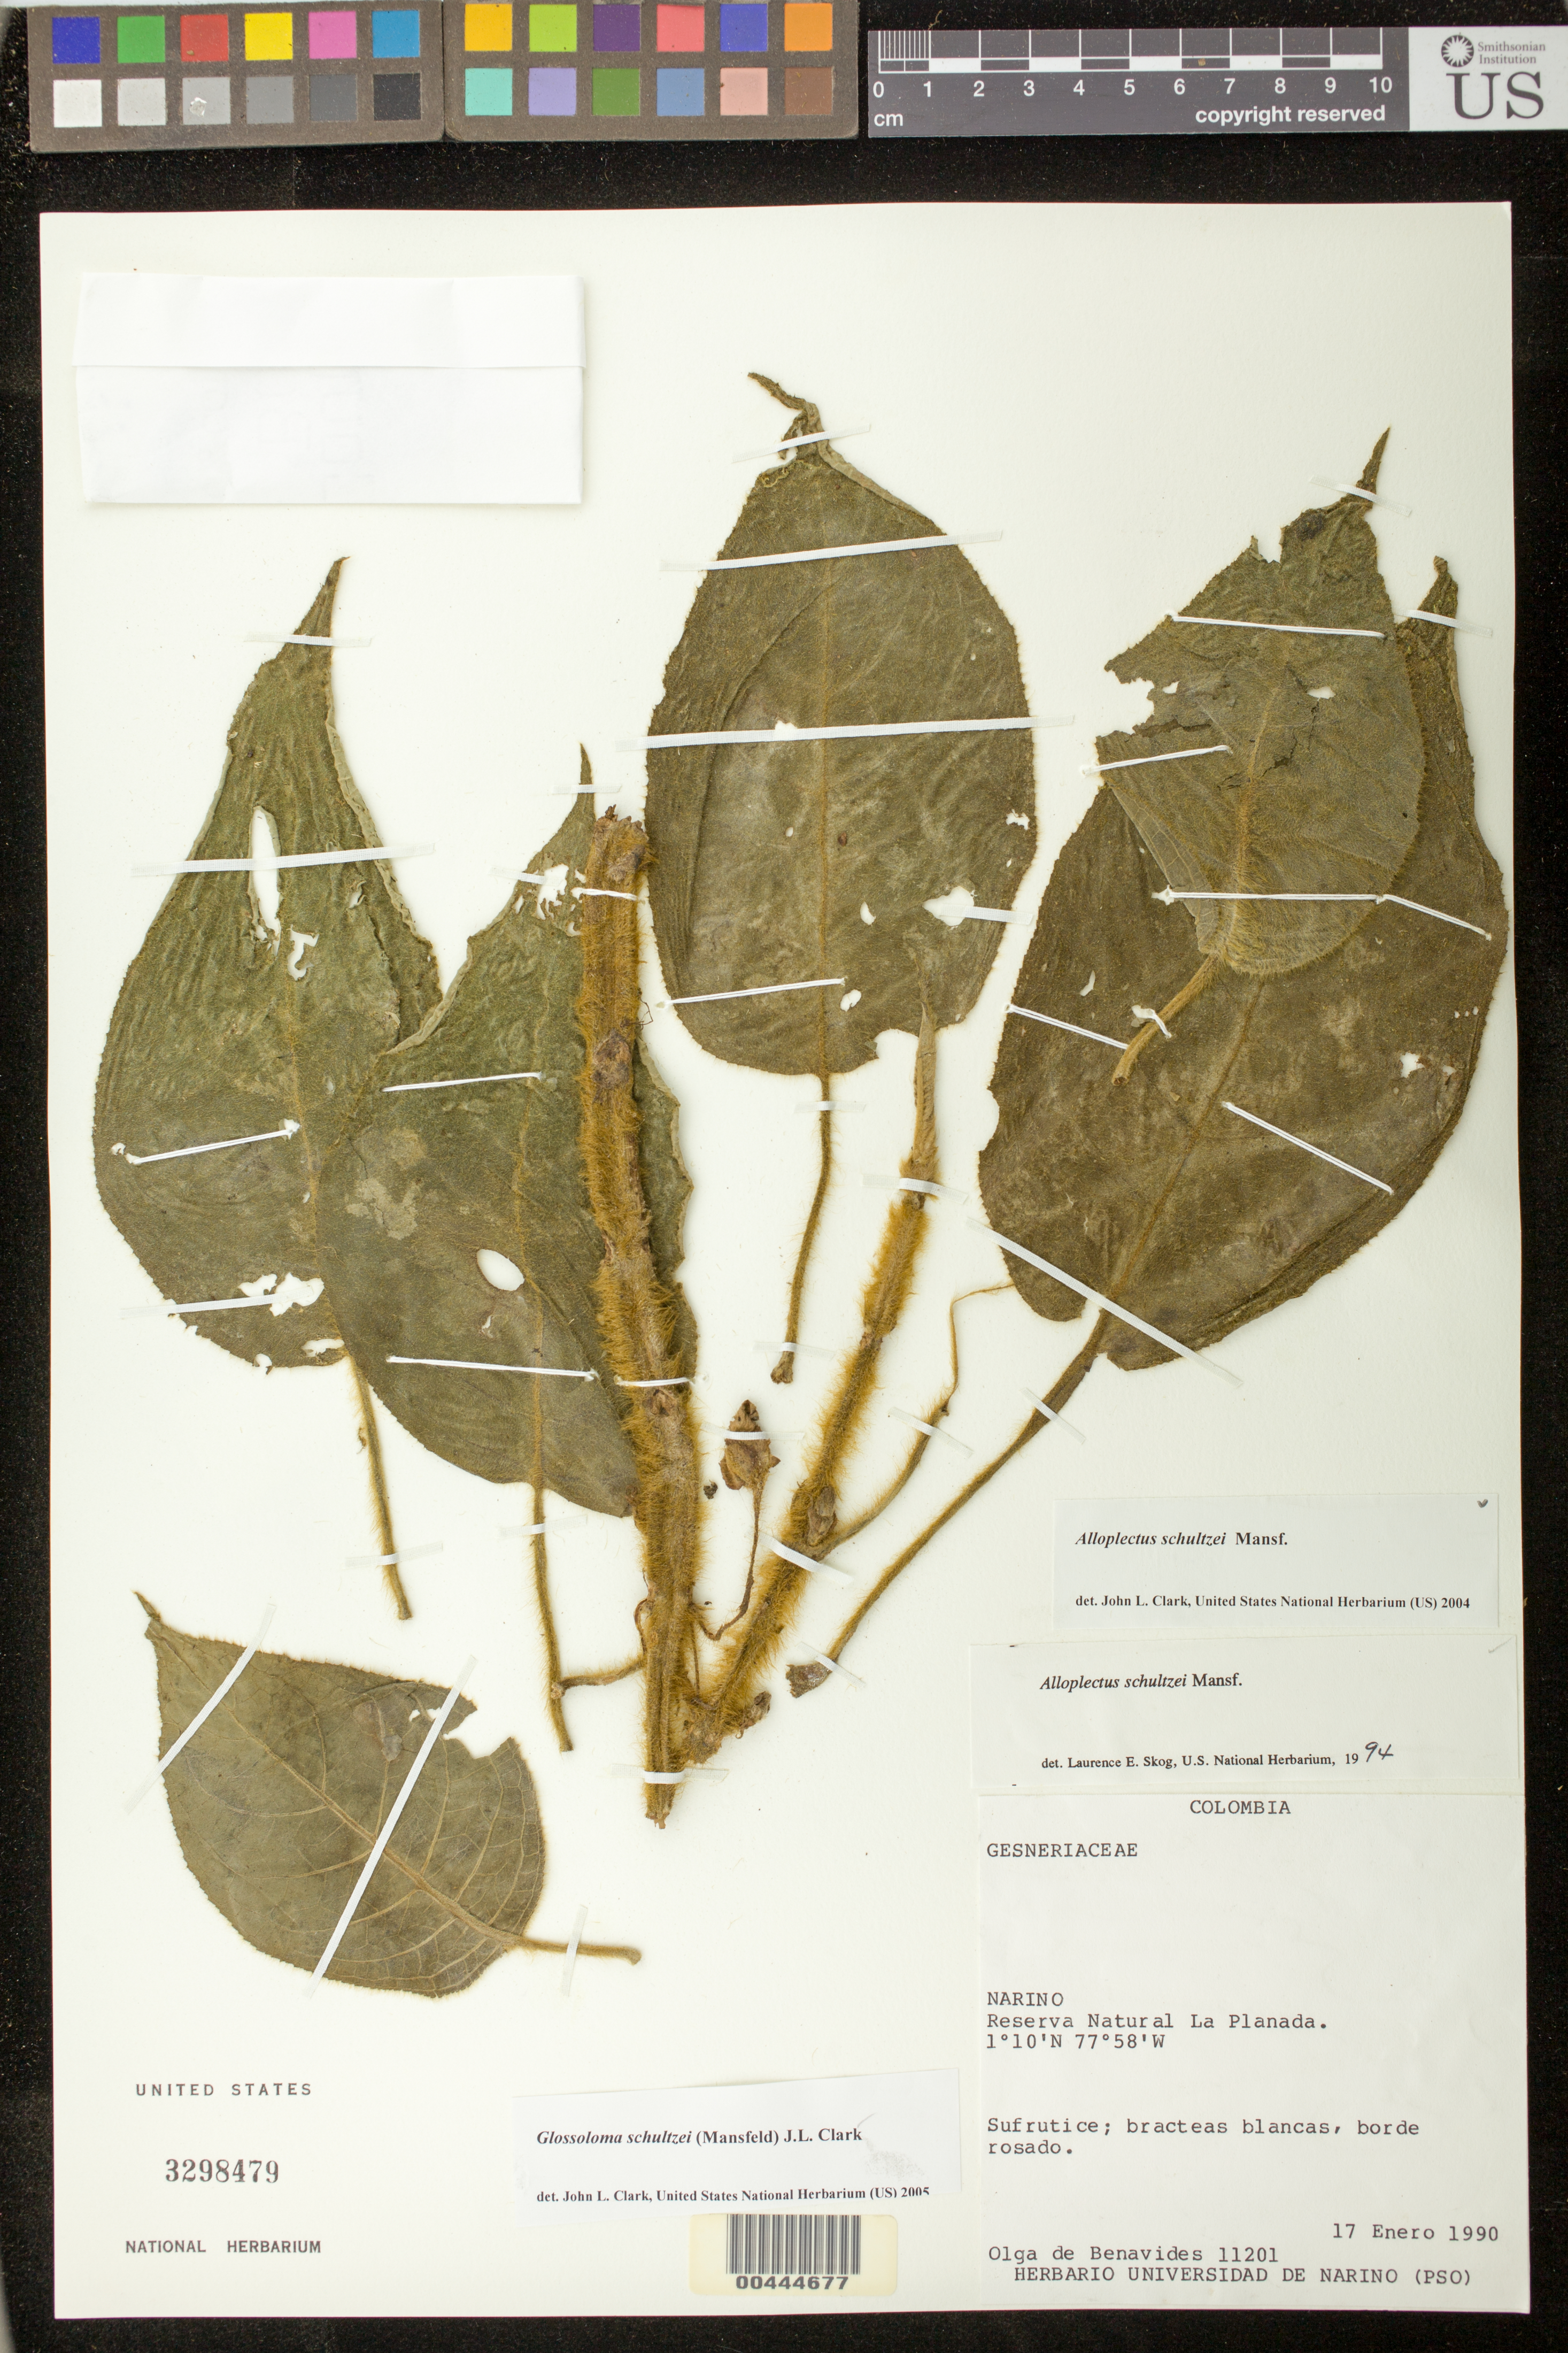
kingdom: Plantae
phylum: Tracheophyta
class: Magnoliopsida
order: Lamiales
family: Gesneriaceae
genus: Glossoloma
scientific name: Glossoloma schultzei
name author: (Mansf.) J.L. Clark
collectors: Olga S. de Benavides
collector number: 11201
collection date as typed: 17 Jan 1990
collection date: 1990-01-17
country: Colombia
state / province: Nariño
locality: Reserva Natural La Planada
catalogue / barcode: US 3298479